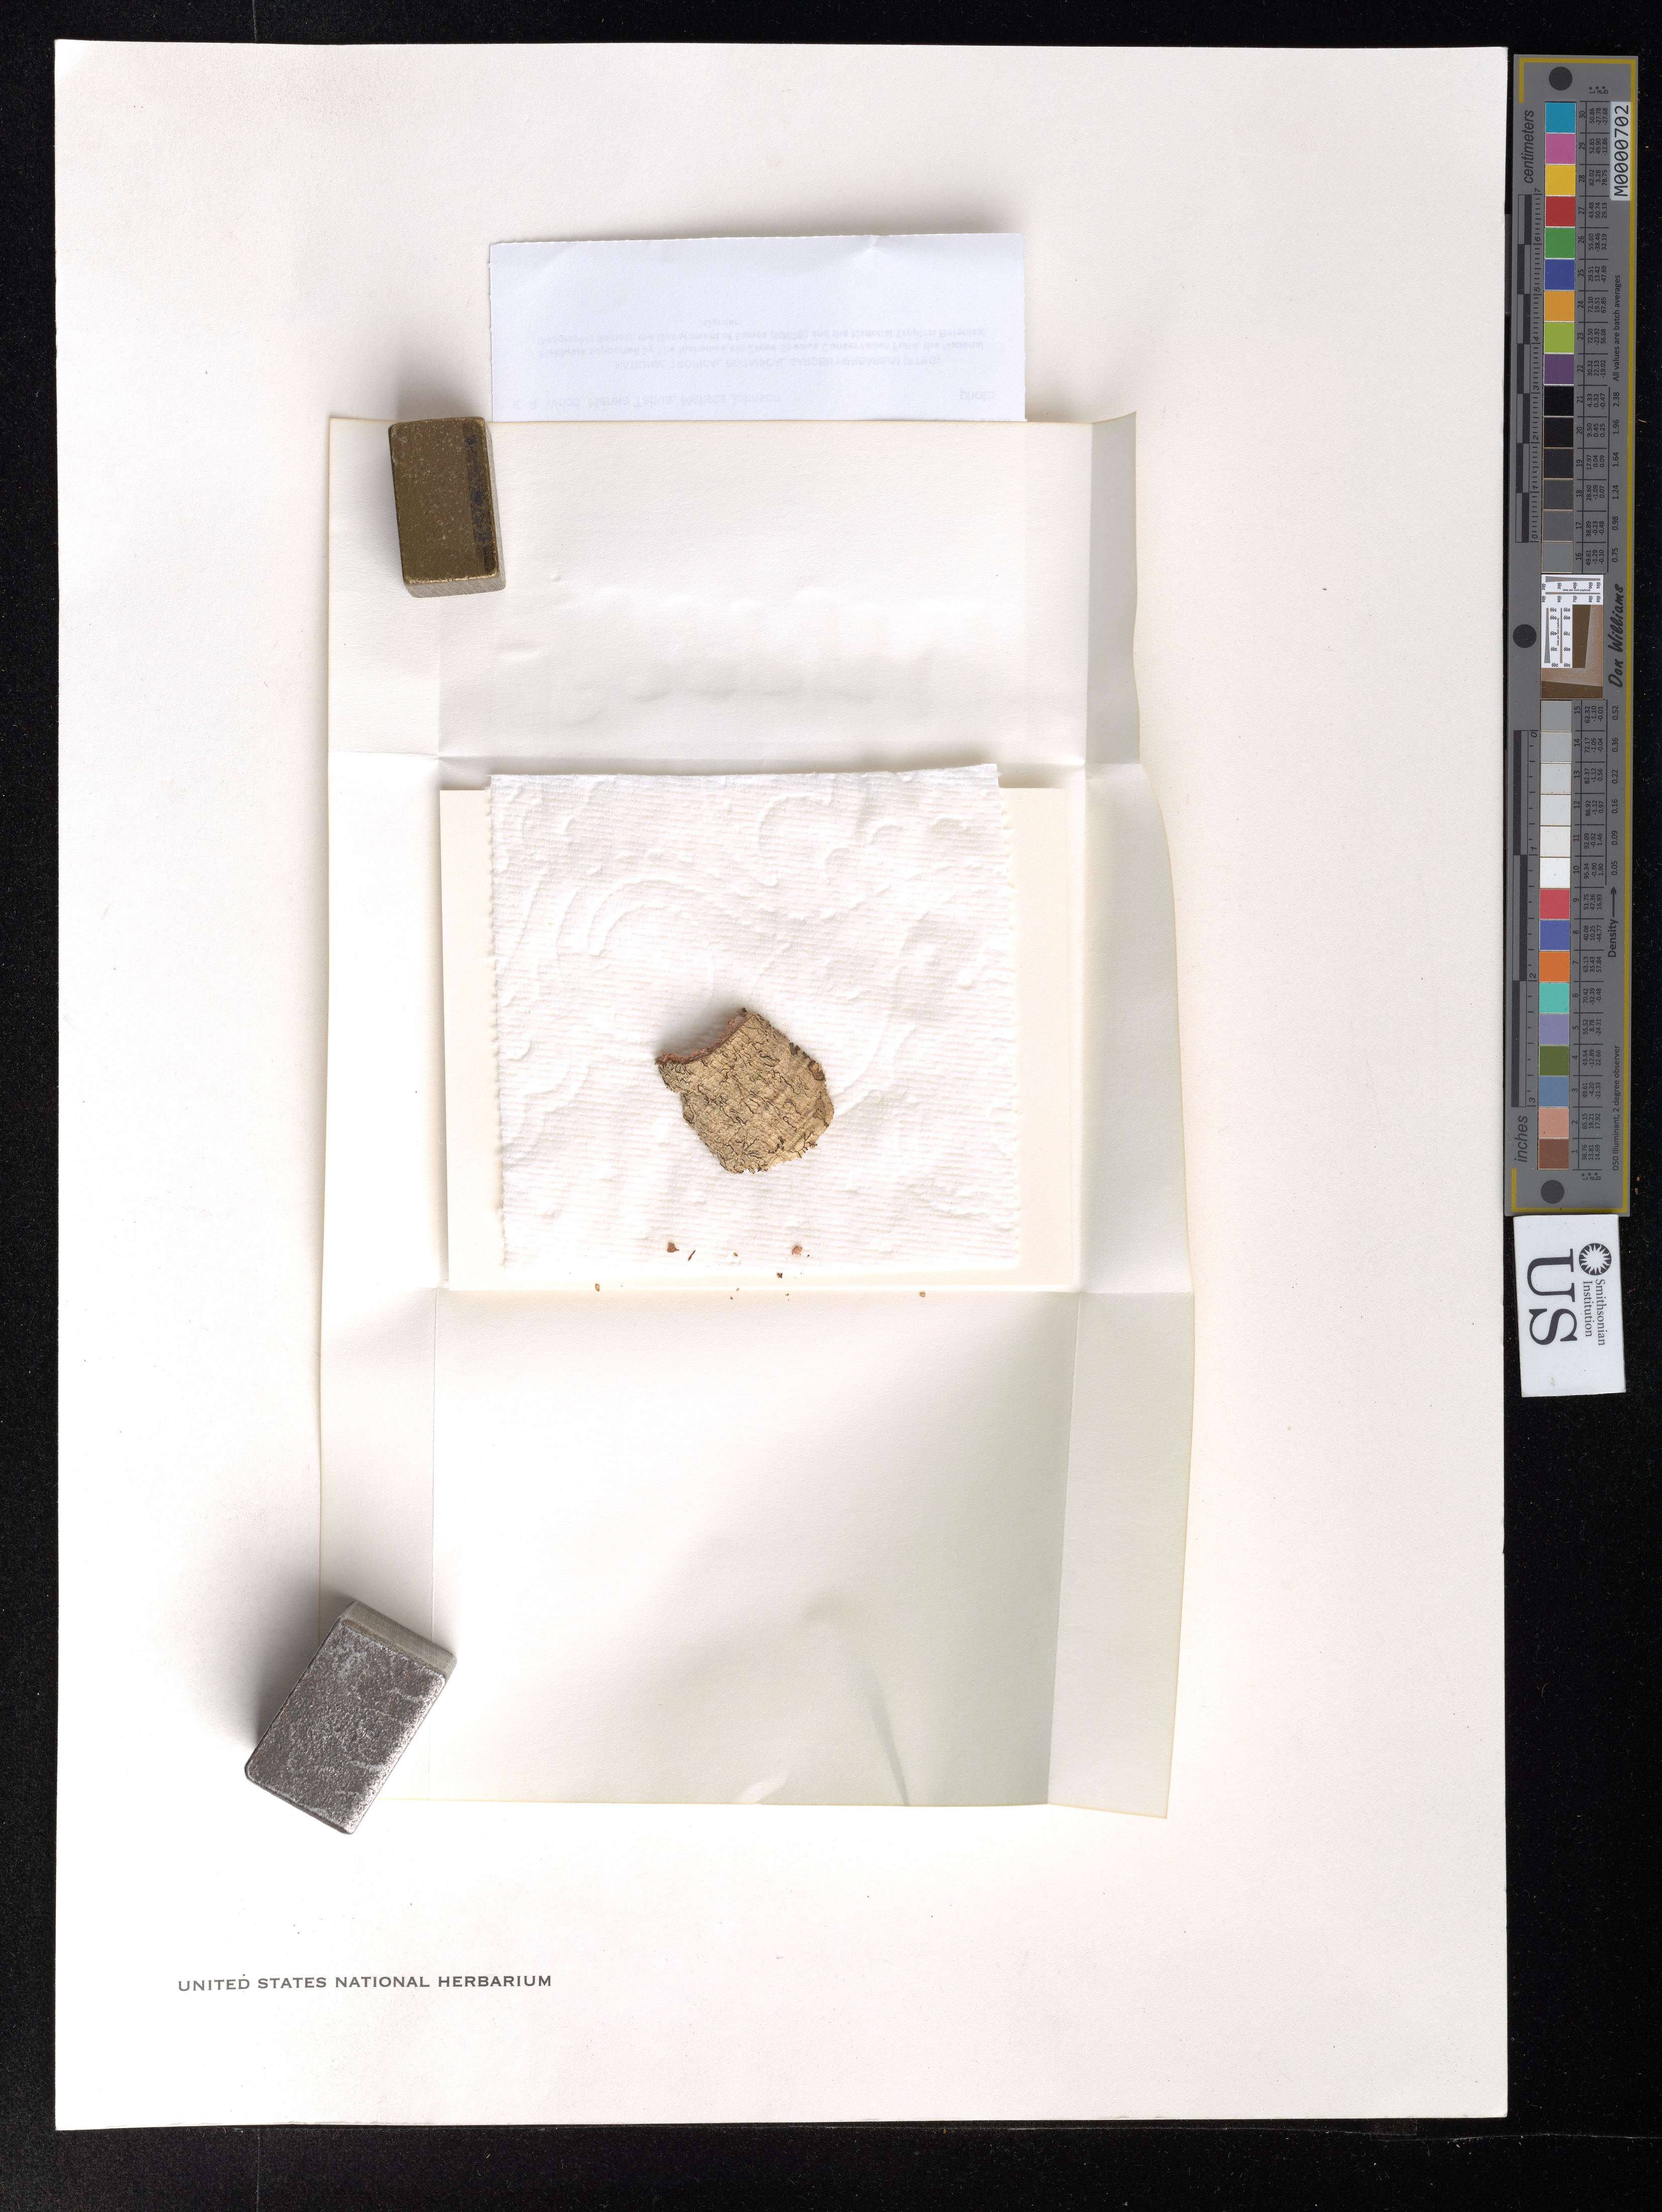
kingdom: Fungi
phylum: Ascomycota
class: Lecanoromycetes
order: Ostropales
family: Graphidaceae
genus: Graphis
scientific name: Graphis sp.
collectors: T. W. Flynn, K. R. Wood, M. Tabua & M. Johnson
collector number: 8627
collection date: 2016-06-24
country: Samoa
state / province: Gagaifomauga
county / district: Savaii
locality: Savaii. Trail down from Mt. Mata o Le Afi through forested slopes above Aopo.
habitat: Primary montane forest w/ Dysoxylum, Cyrtandra, Myristica, Psychotria, Cyathea, Elatostemma.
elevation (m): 1466